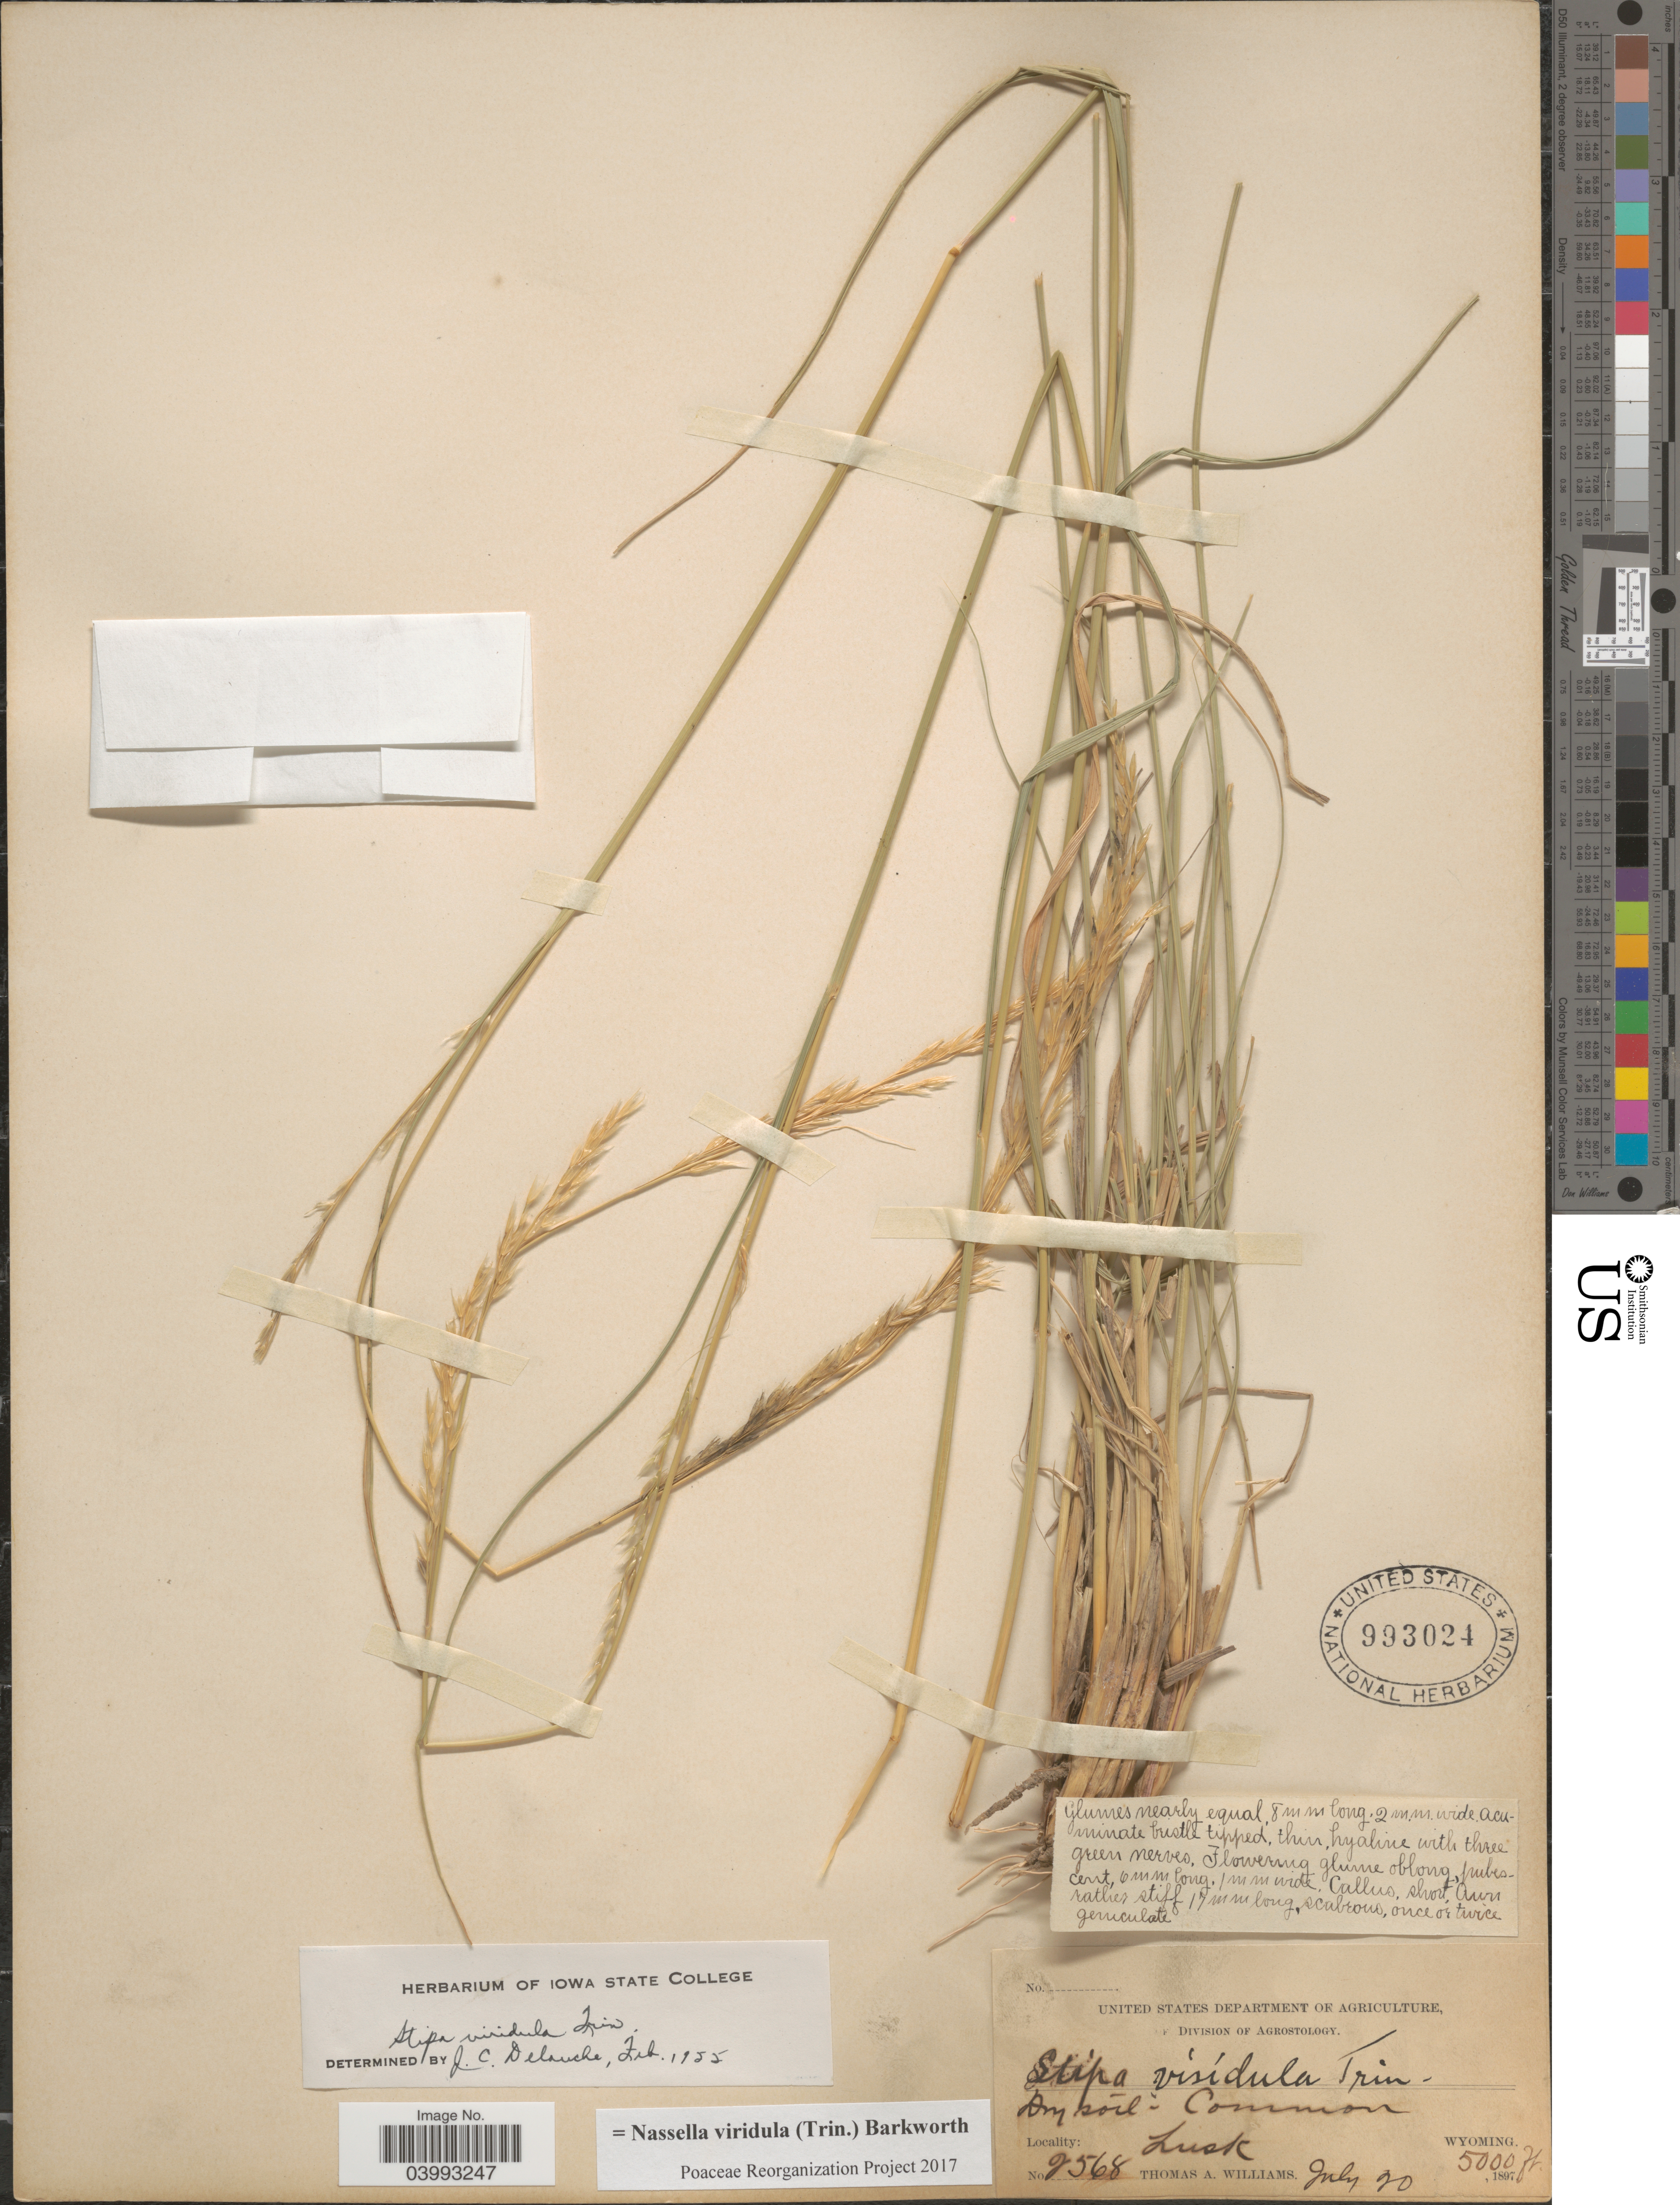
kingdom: Plantae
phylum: Tracheophyta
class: Liliopsida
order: Poales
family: Poaceae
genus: Nassella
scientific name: Nassella viridula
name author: (Trin.) Barkworth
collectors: T. A. Williams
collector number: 2568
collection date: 1897-07-20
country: United States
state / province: Wyoming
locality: Lusk.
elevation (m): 1524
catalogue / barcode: US 993024